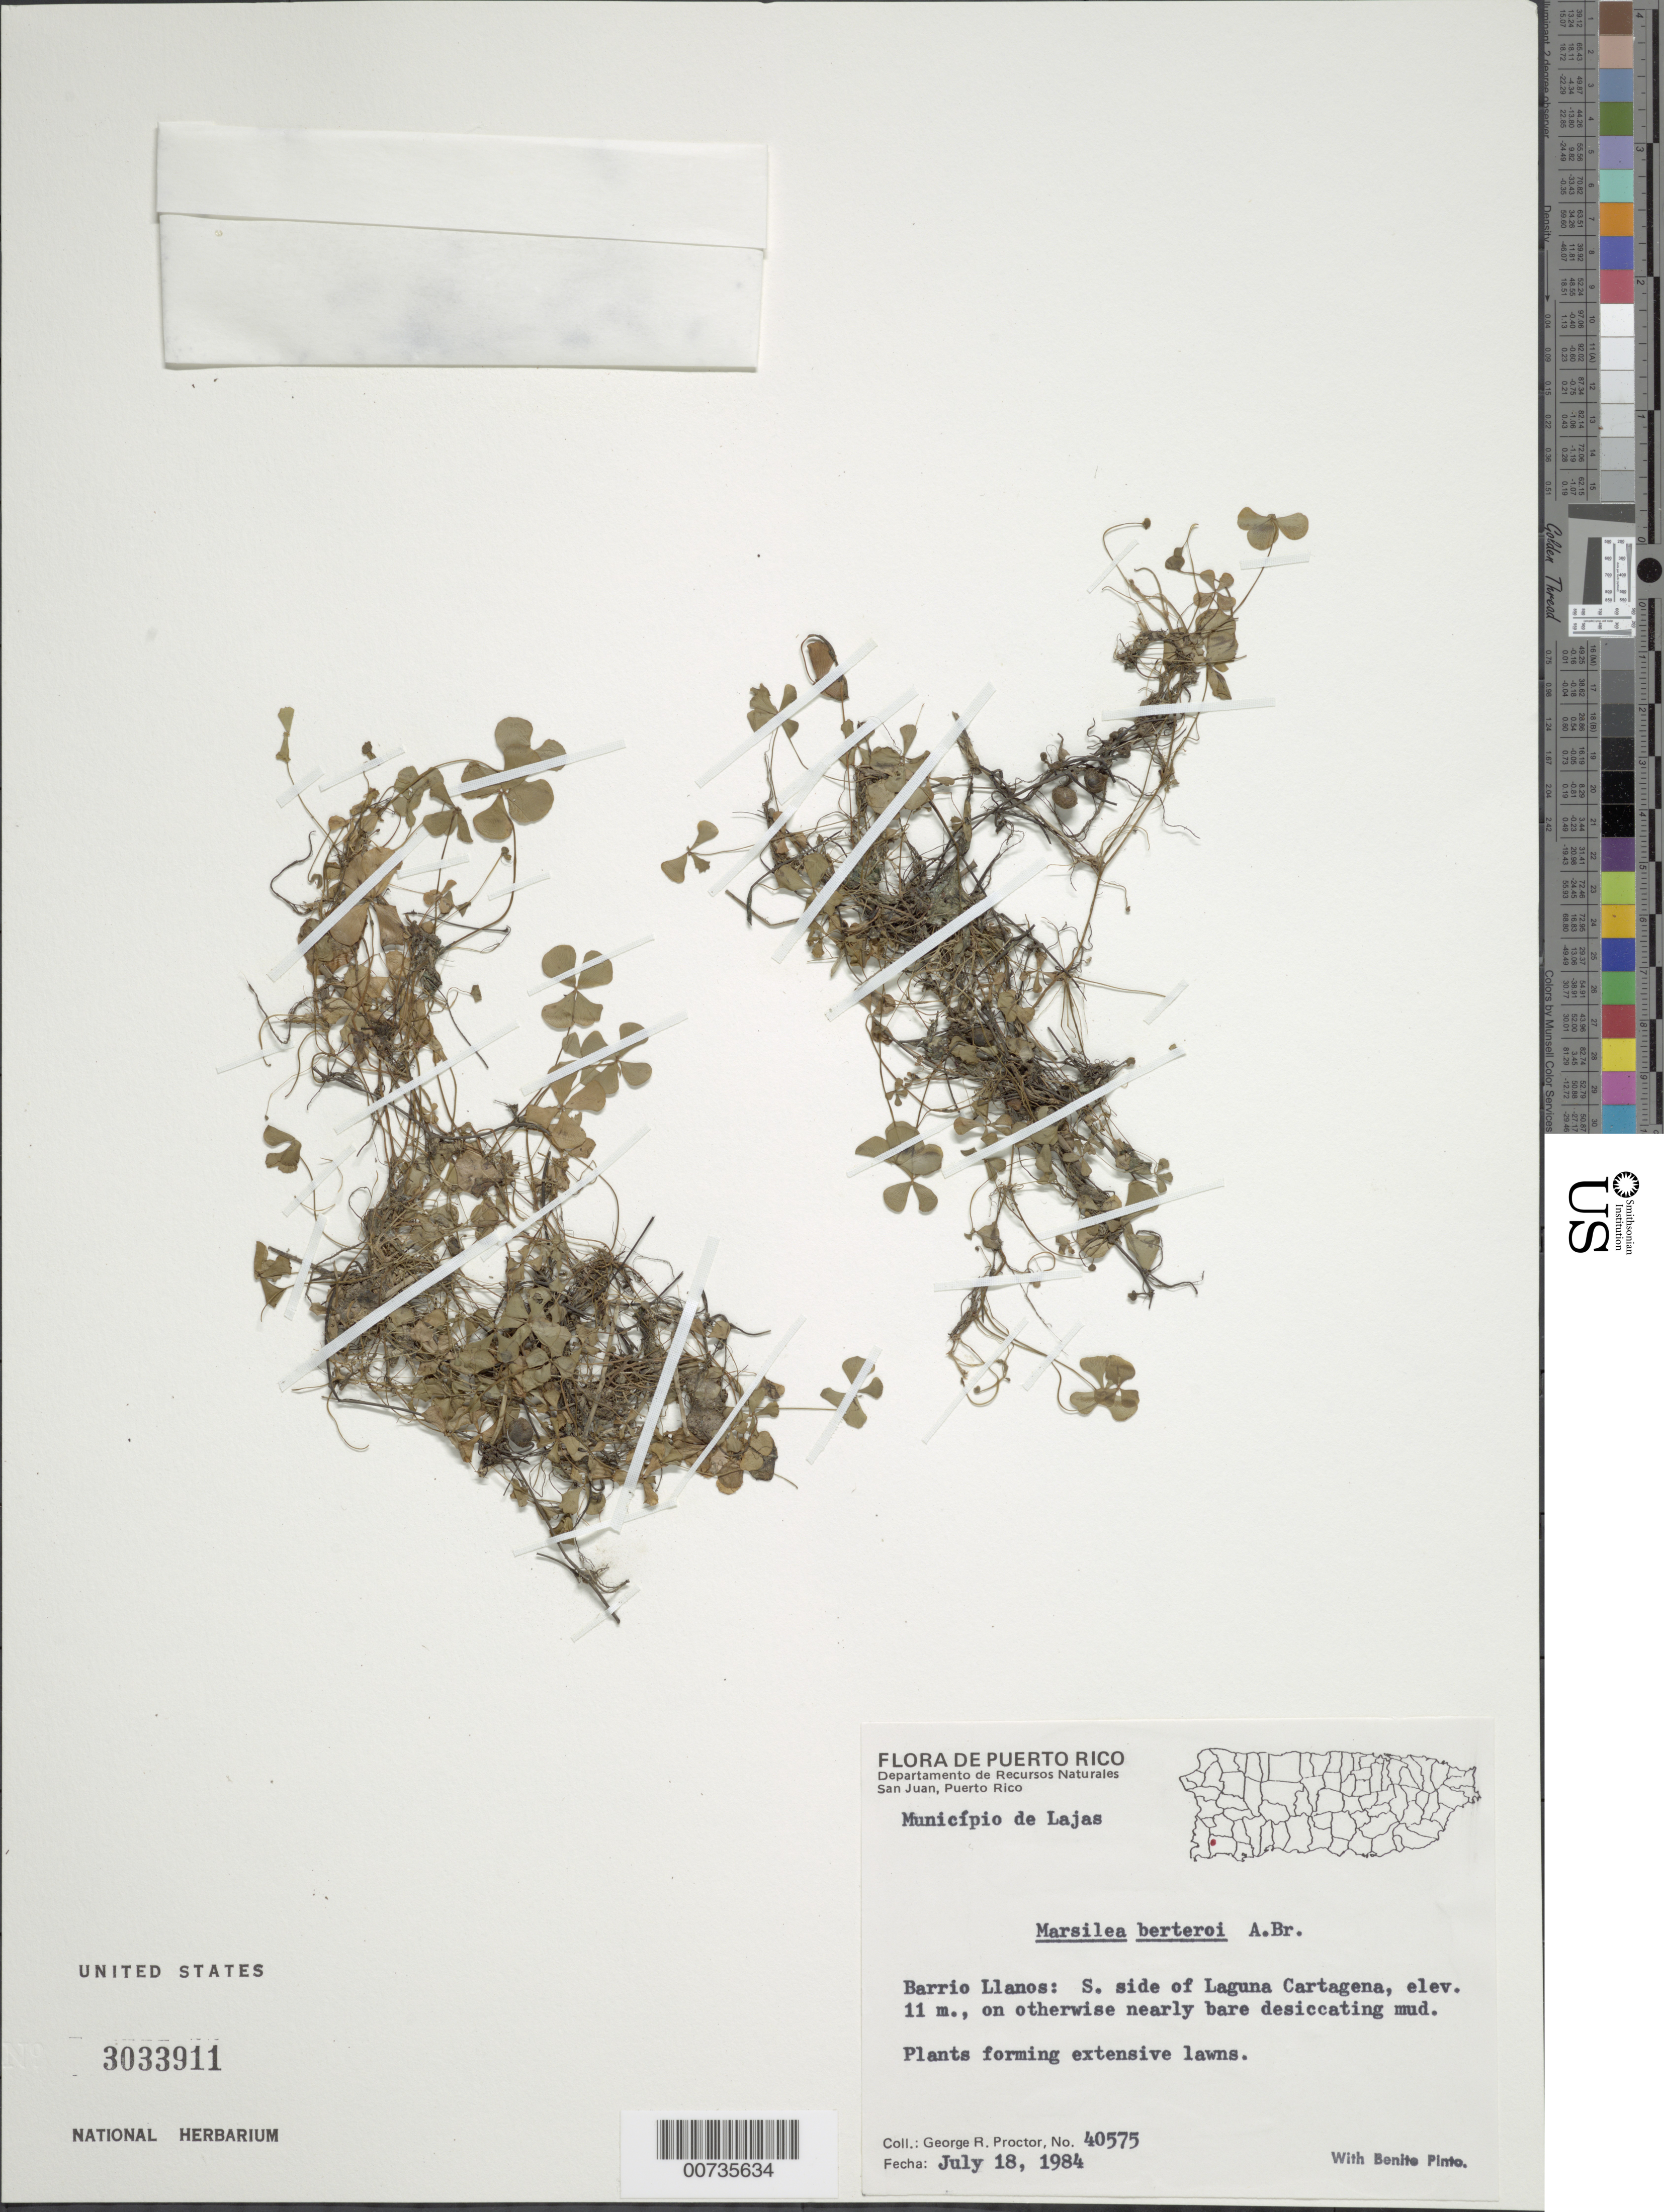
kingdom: Plantae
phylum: Tracheophyta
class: Polypodiopsida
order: Salviniales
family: Marsileaceae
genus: Marsilea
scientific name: Marsilea berteroi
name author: A. Braun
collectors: G. R. Proctor & B. Pinto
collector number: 40575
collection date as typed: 18 Jul 1984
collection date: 1984-07-18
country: Puerto Rico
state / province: Lajas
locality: Barrio Llanos: S side of Laguna Cartagena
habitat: On otherwise nearly bare desiccating mud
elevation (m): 11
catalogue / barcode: US 3033911